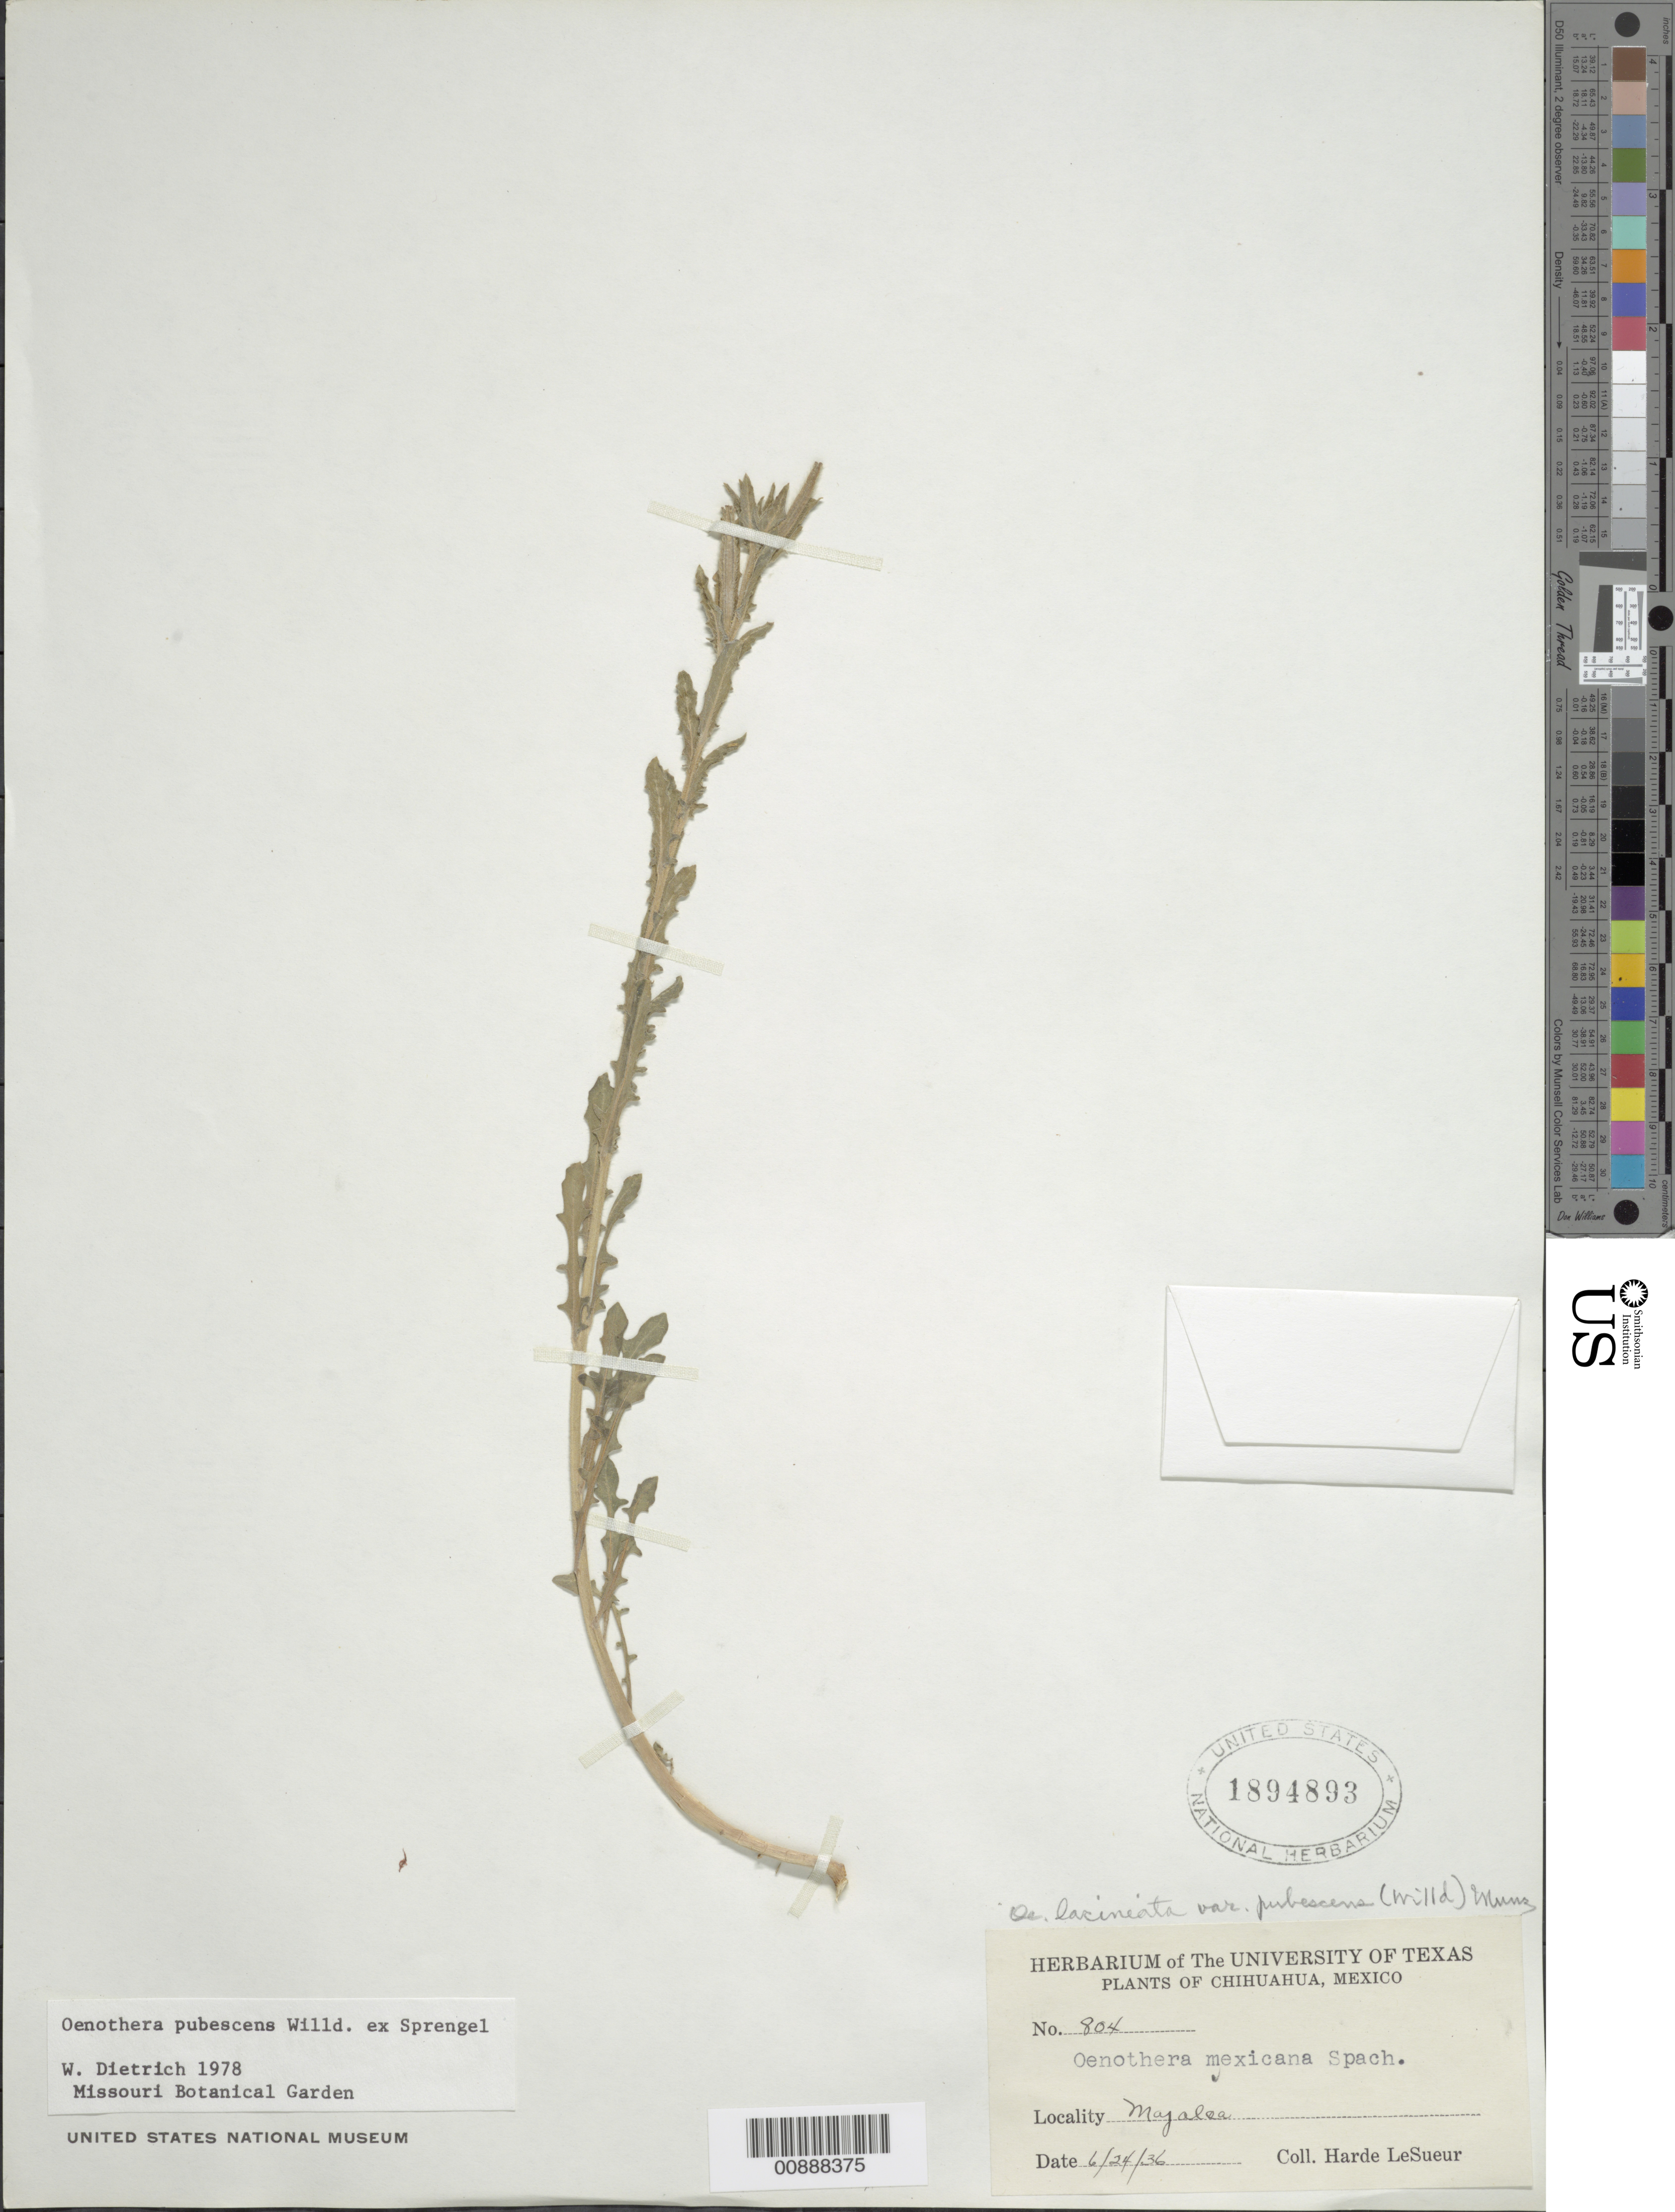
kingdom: Plantae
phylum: Tracheophyta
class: Magnoliopsida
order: Myrtales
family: Onagraceae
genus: Oenothera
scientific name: Oenothera pubescens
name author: Willd. ex Spreng.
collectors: D. H. LeSueur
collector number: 804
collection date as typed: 24 Jun 1936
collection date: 1936-06-24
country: Mexico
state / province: Chihuahua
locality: Majalca, Chihuahua.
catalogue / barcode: US 1894893